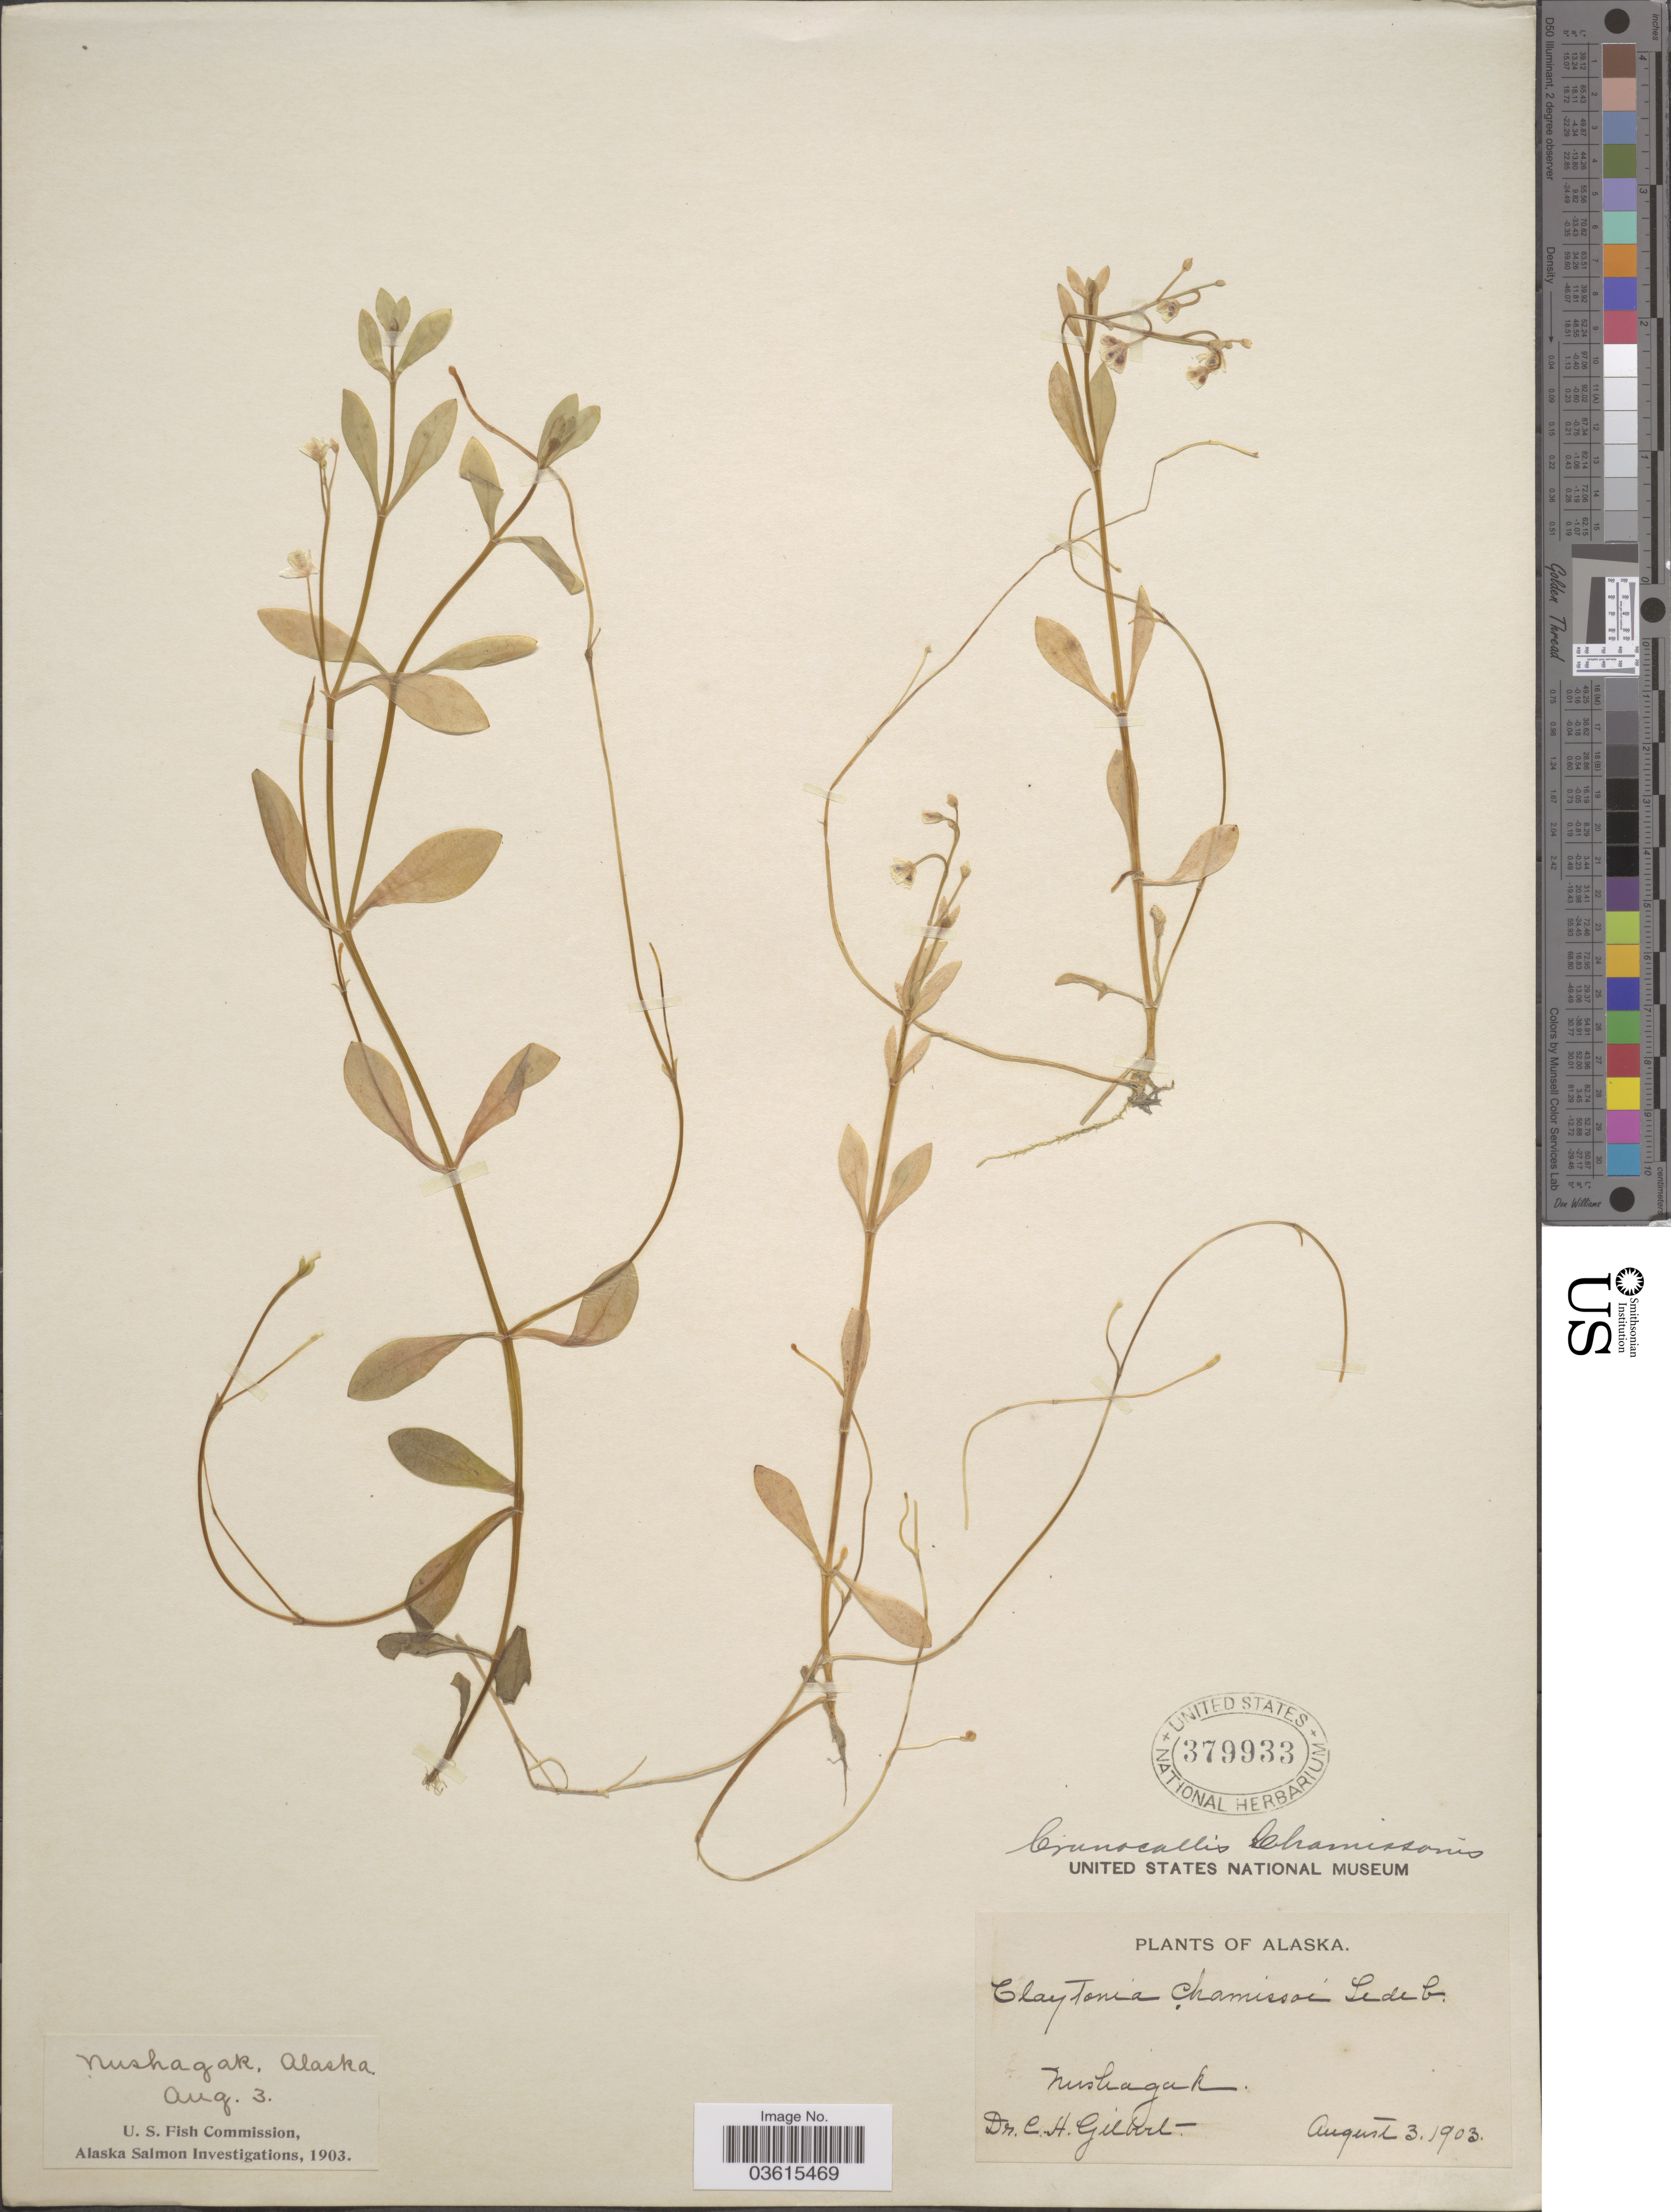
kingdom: Plantae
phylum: Tracheophyta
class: Magnoliopsida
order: Caryophyllales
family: Montiaceae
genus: Montia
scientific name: Montia chamissoi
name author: (Ledeb. ex Spreng.) Greene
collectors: C. Gilbert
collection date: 1903-08-03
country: United States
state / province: Alaska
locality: Nushagak.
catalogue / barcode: US 379933